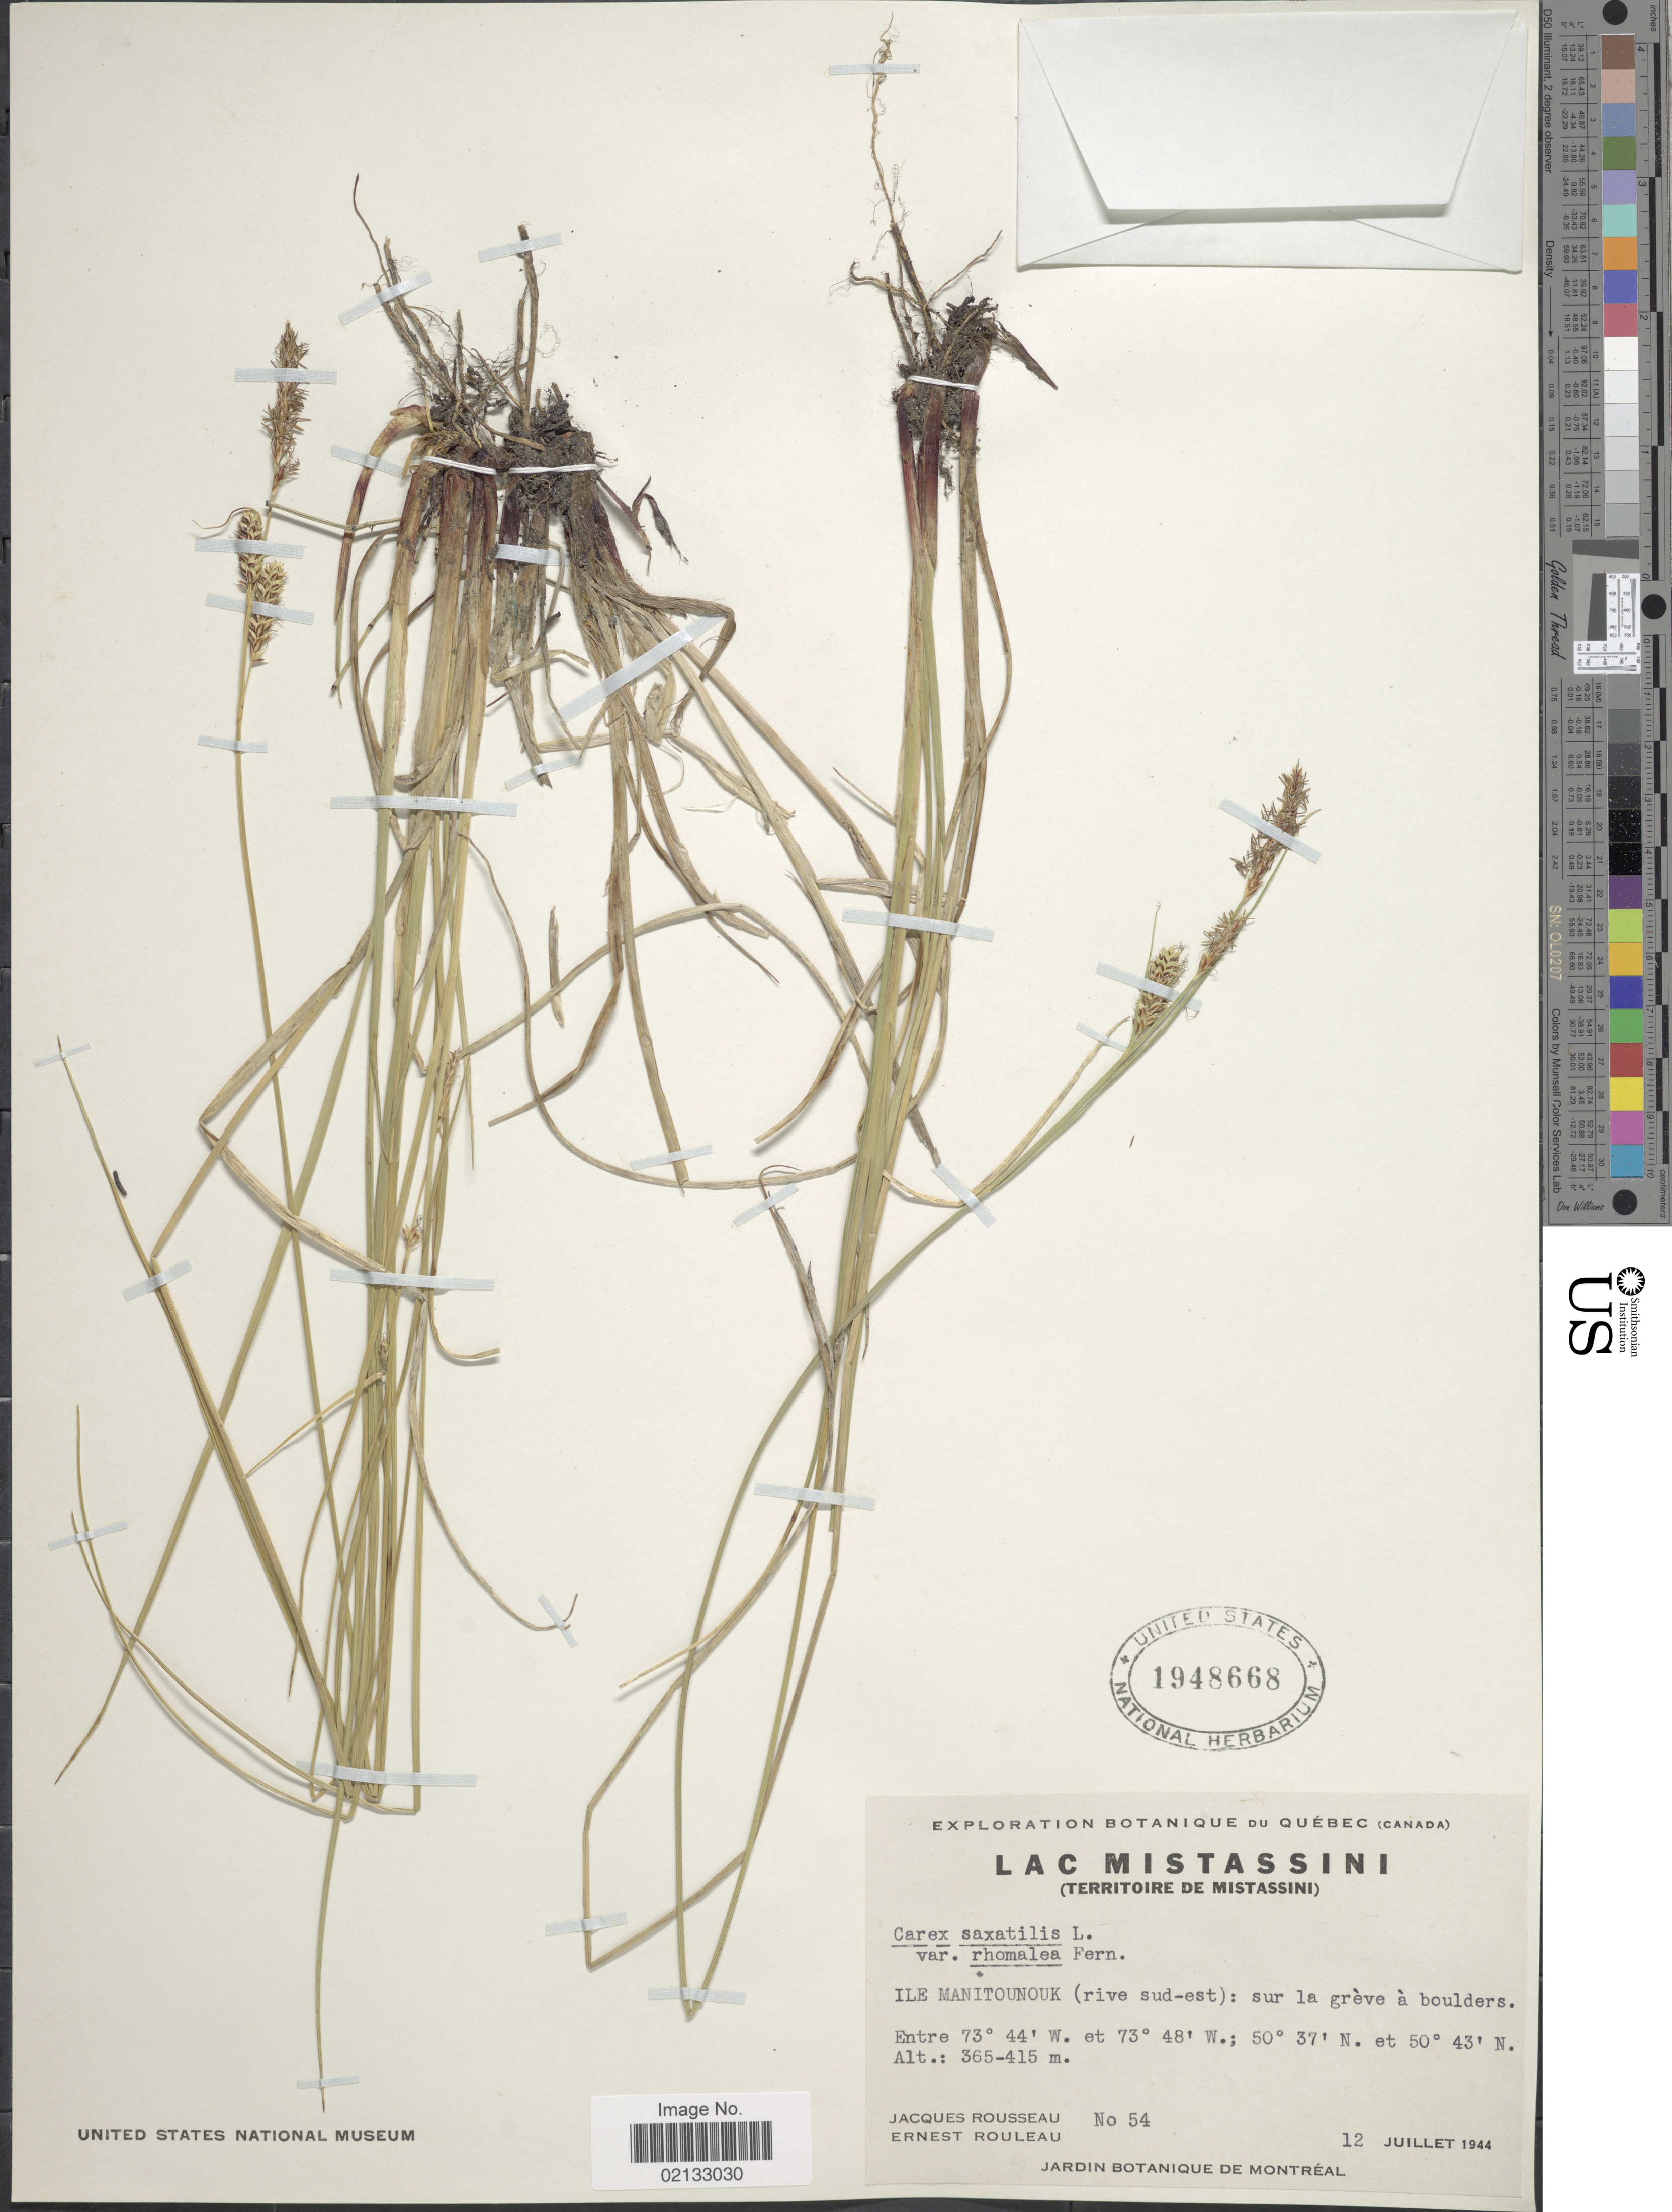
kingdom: Plantae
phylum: Tracheophyta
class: Liliopsida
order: Poales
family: Cyperaceae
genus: Carex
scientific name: Carex saxatilis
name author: L.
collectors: J. Rousseau & J. Rouleau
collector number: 54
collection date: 1944-07-12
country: Canada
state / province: Quebec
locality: Lac Mistassini (Territoire de Mistassini). Ile Manitounouk (rive sud-est): sur la greve a boulders.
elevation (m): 365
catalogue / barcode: US 1948668